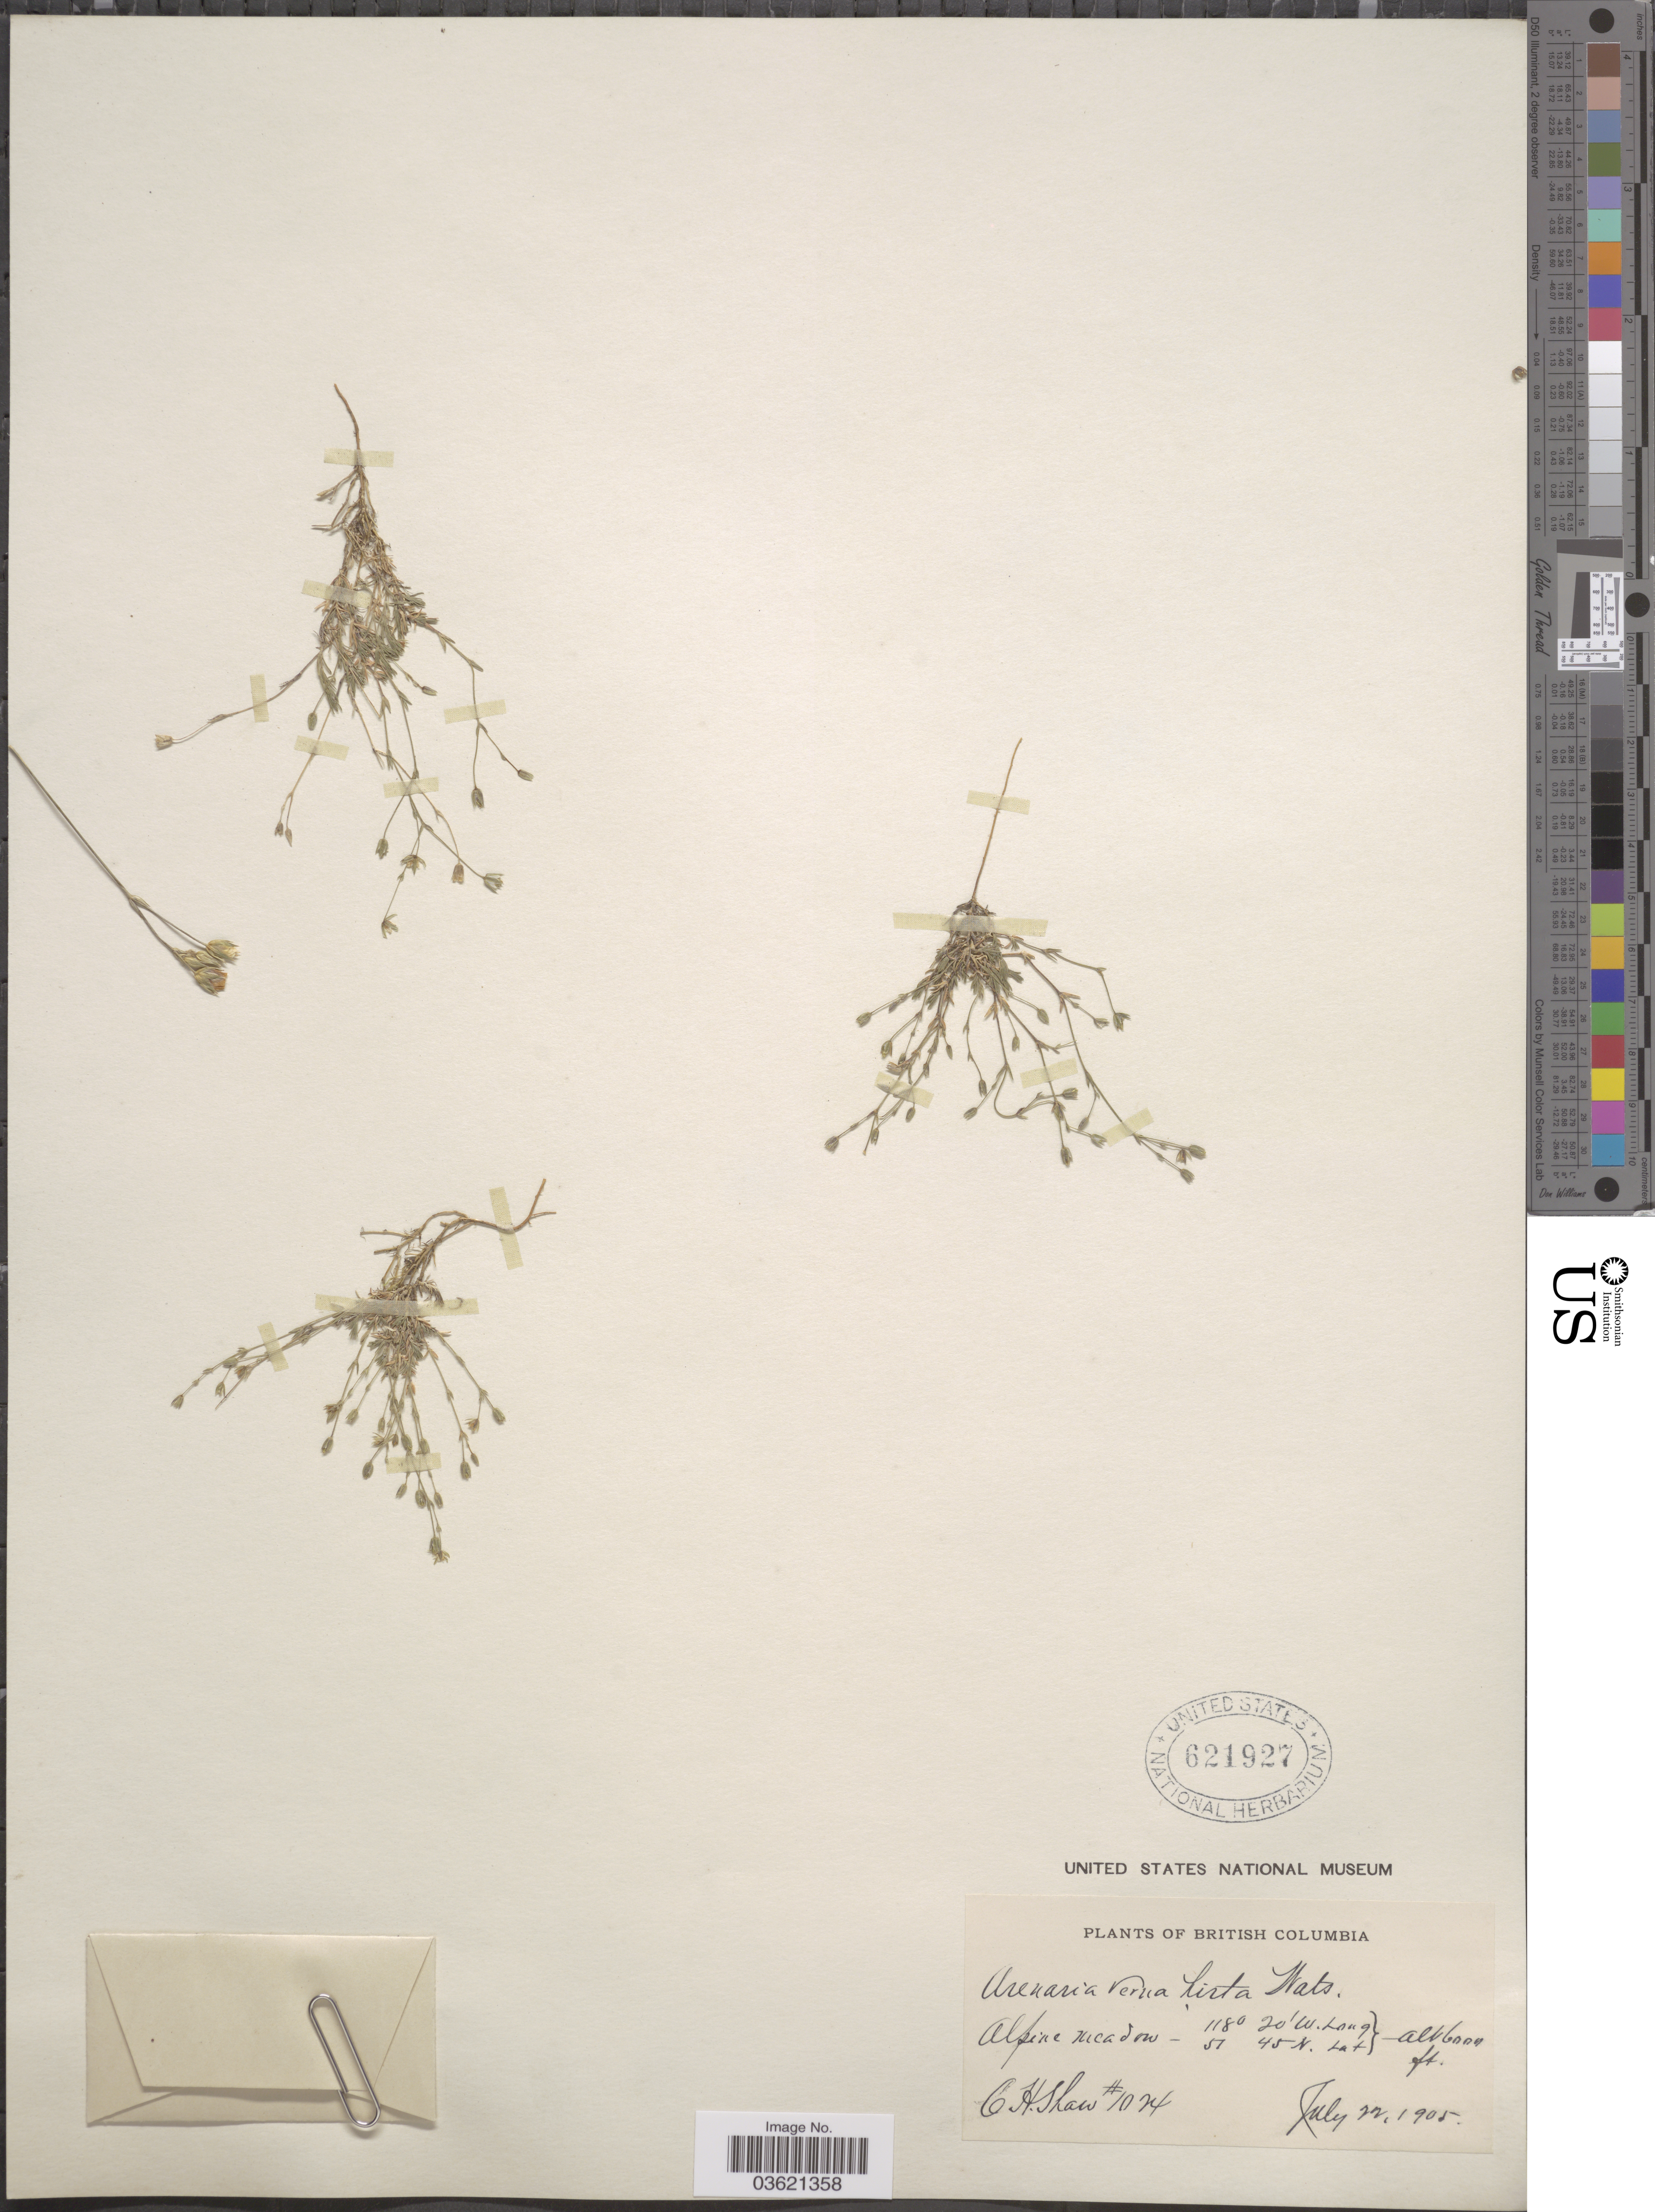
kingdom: Plantae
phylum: Tracheophyta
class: Magnoliopsida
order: Caryophyllales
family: Caryophyllaceae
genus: Arenaria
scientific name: Arenaria verna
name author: L.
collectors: C. H. Shaw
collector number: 1024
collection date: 1905-07-22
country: Canada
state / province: British Columbia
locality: Alpine meadow.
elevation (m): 1829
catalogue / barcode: US 621927